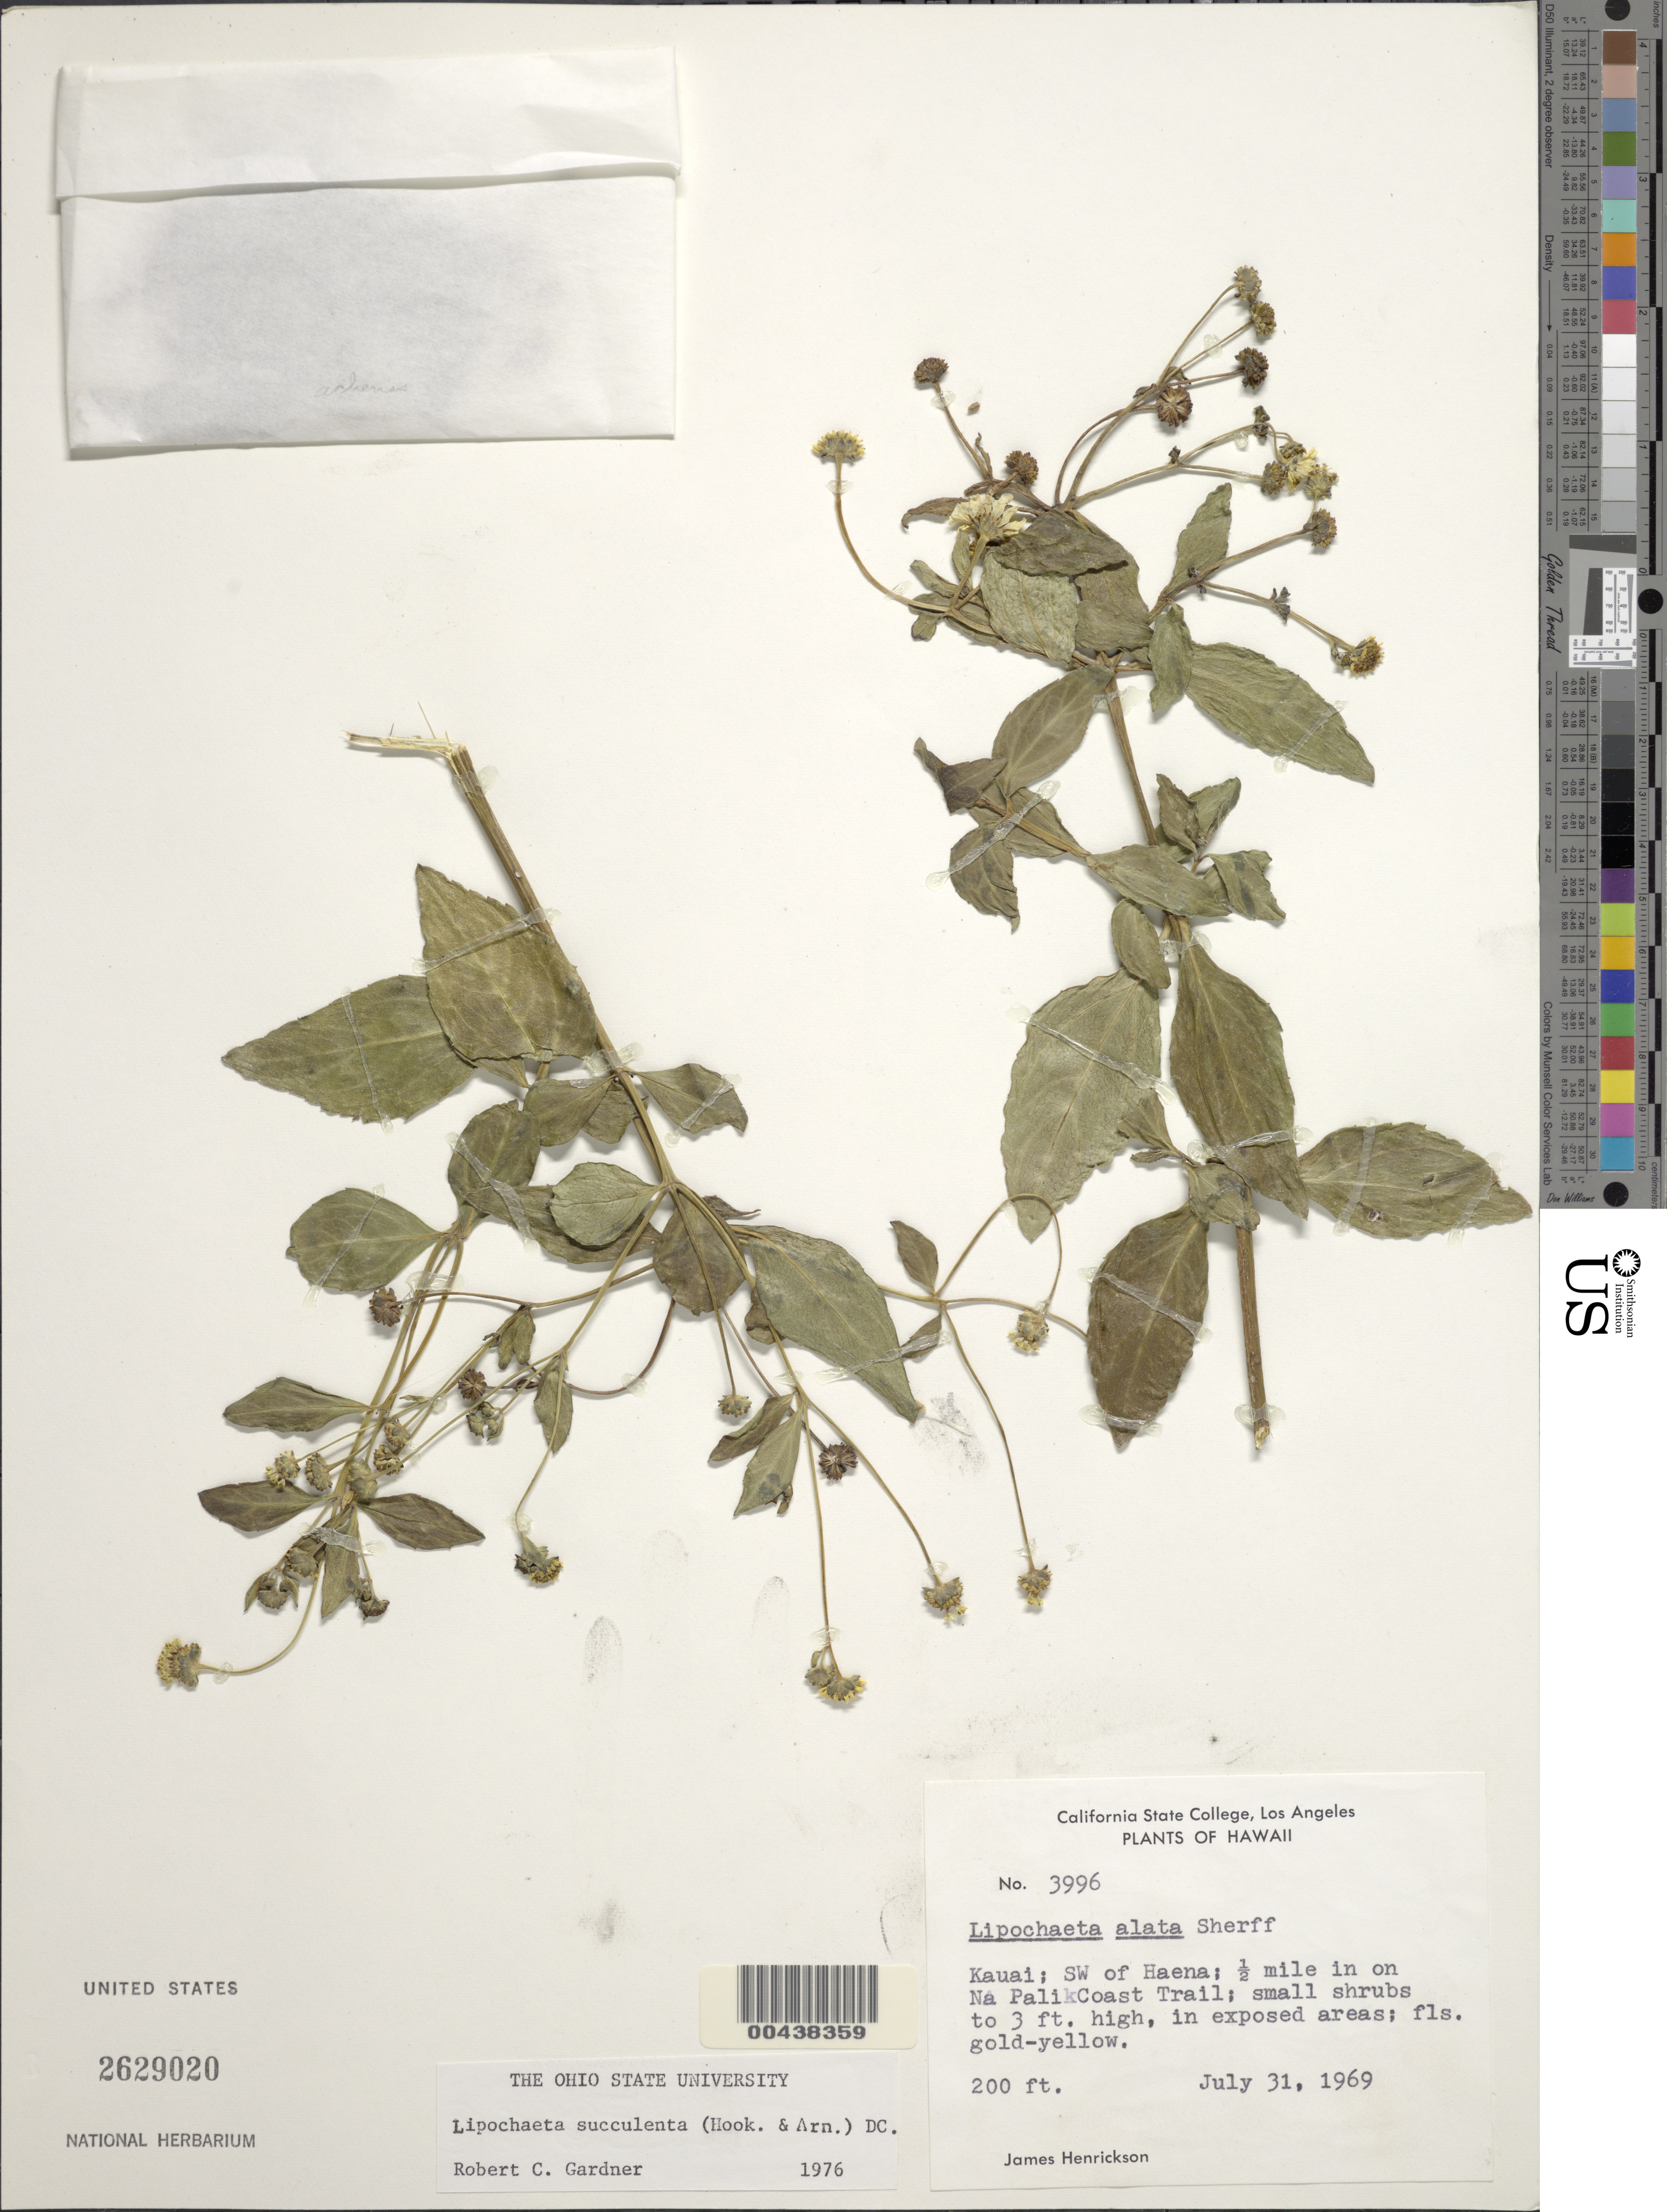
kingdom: Plantae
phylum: Tracheophyta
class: Magnoliopsida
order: Asterales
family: Asteraceae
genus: Lipochaeta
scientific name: Lipochaeta succulenta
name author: (Hook. & Arn.) DC.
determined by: Gardner, R. C.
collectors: J. S. Henrickson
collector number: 3996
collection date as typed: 31 Jul 1969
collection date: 1969-07-31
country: United States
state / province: Hawaii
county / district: Kauai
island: Kaua'i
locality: SW of Haena; 0.5 mi in on Na Pali Coast Trail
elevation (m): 61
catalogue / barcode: US 2629020